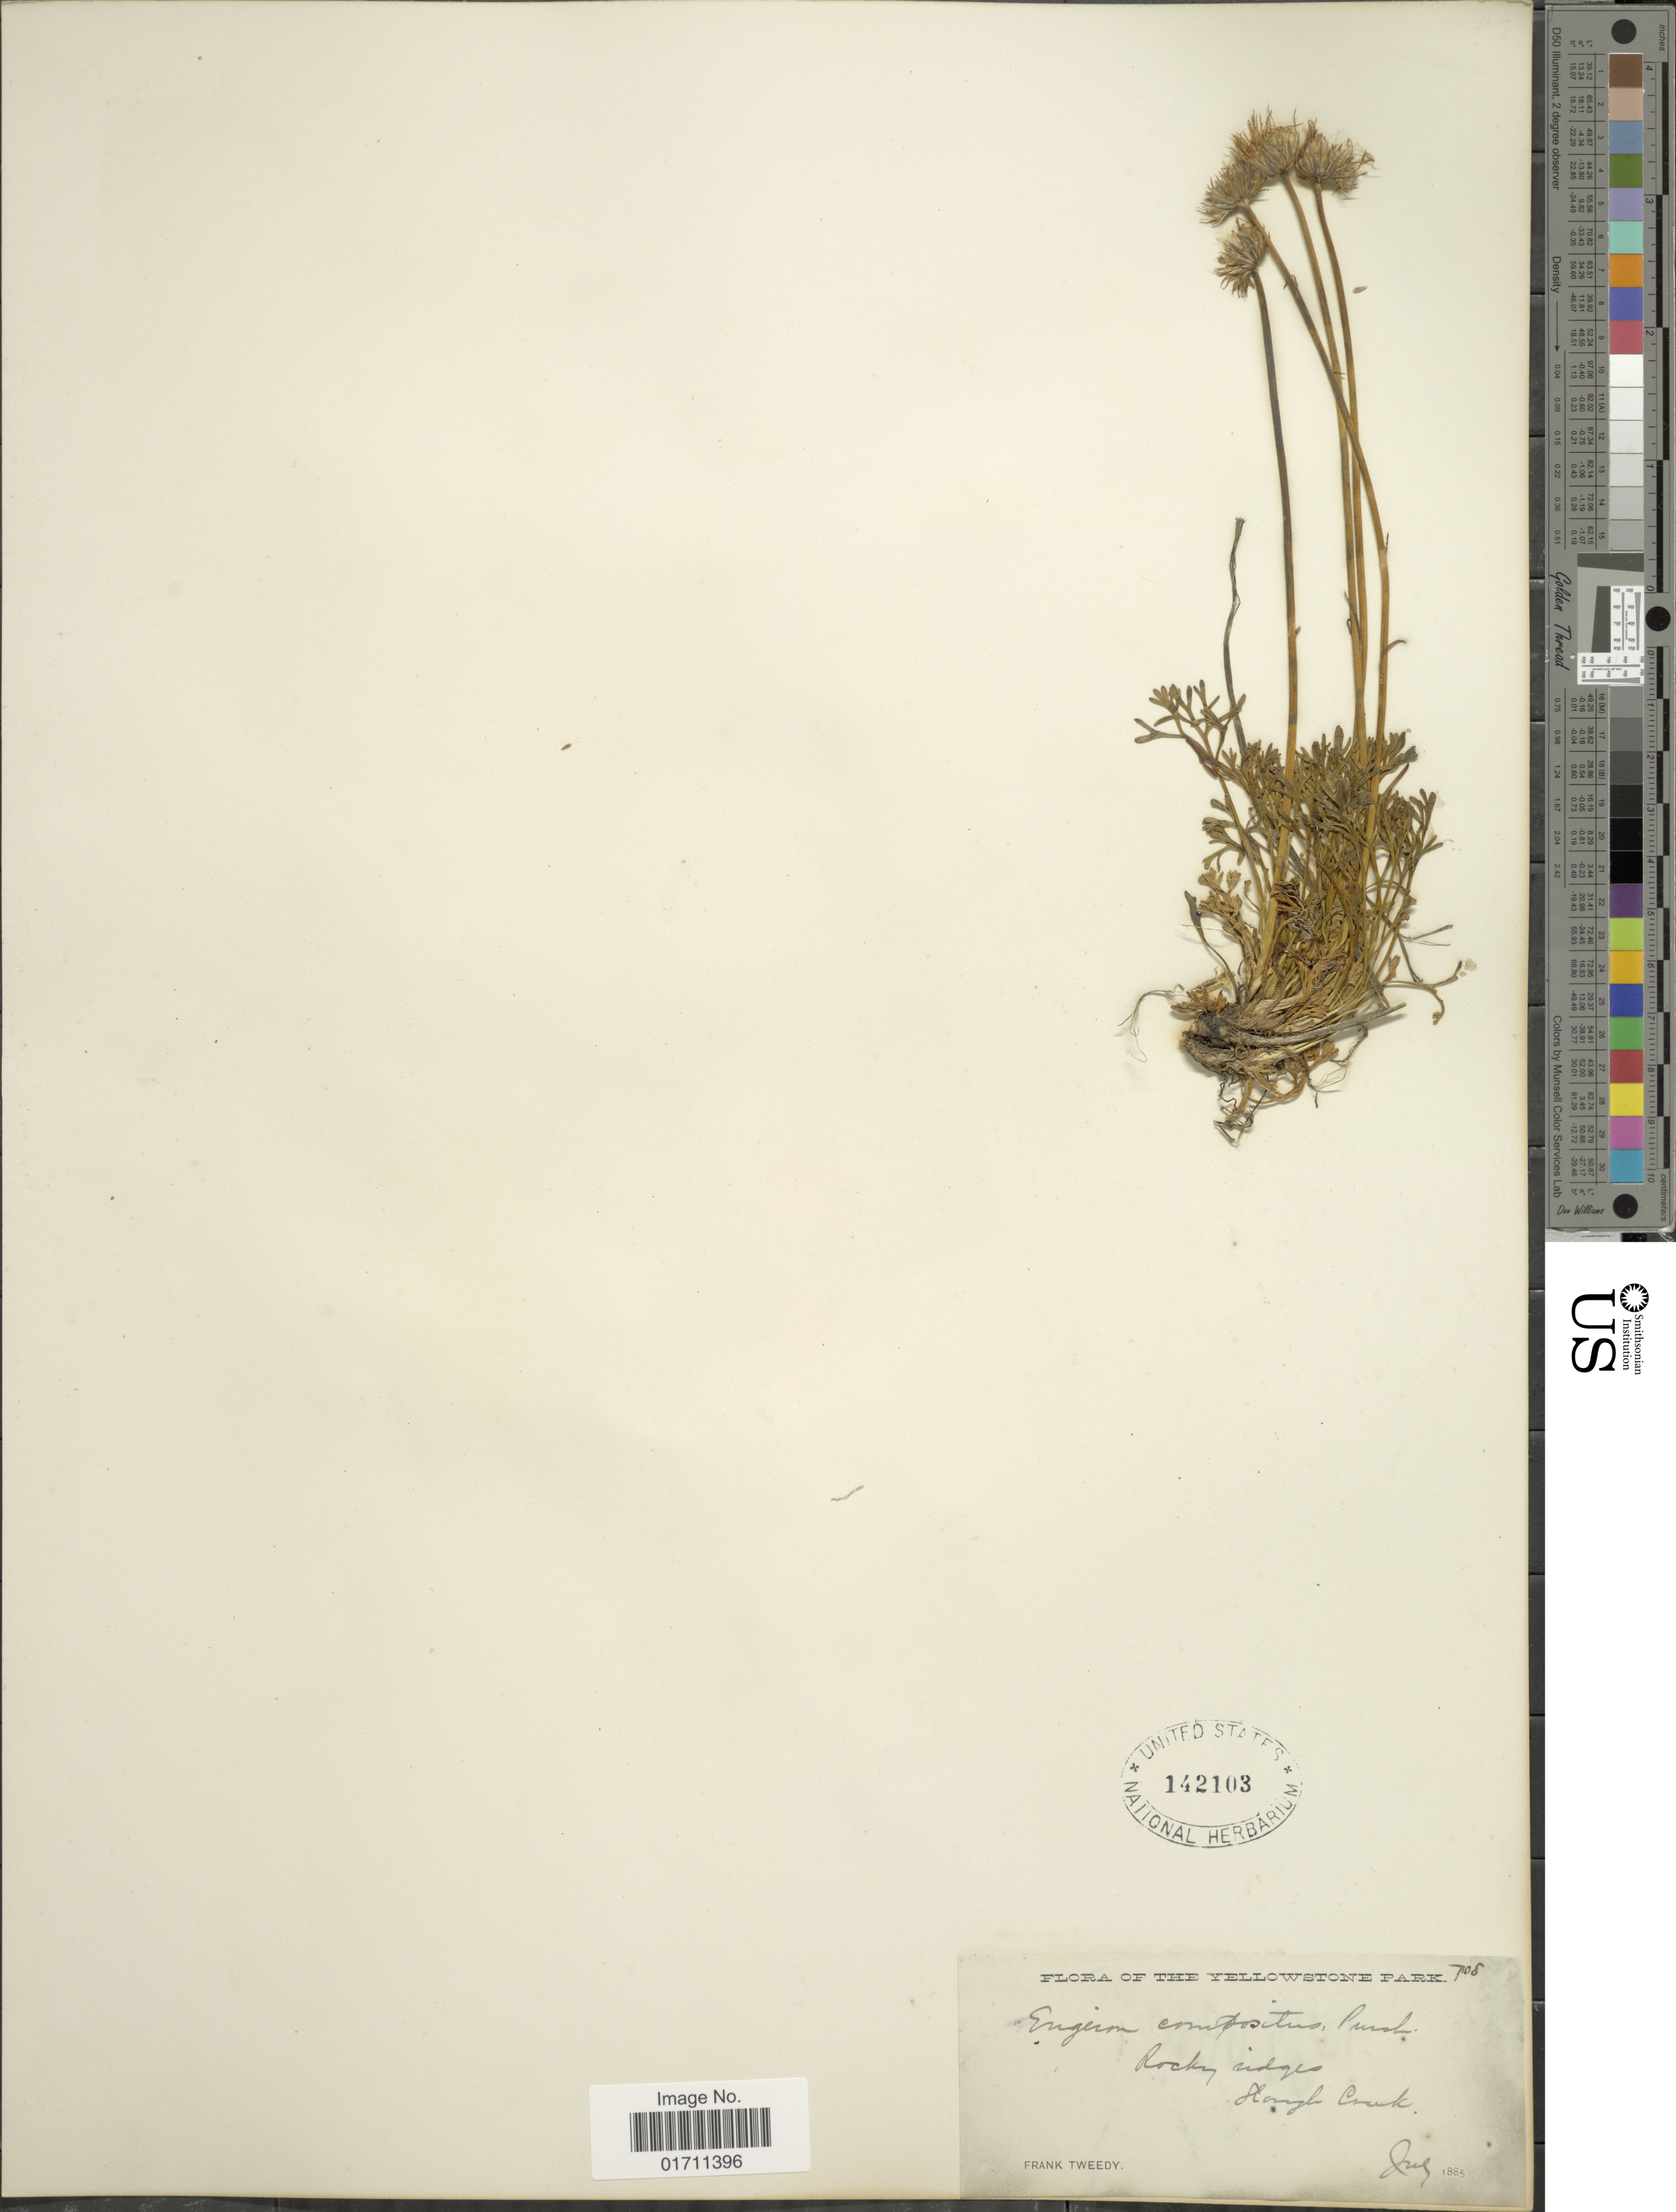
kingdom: Plantae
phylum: Tracheophyta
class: Magnoliopsida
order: Asterales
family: Asteraceae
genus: Erigeron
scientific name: Erigeron compositus var. glabratus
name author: Macoun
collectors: F. Tweedy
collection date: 1885-07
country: United States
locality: The Yellowstone Park, Rocky ridges, Slough Creek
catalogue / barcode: US 142103